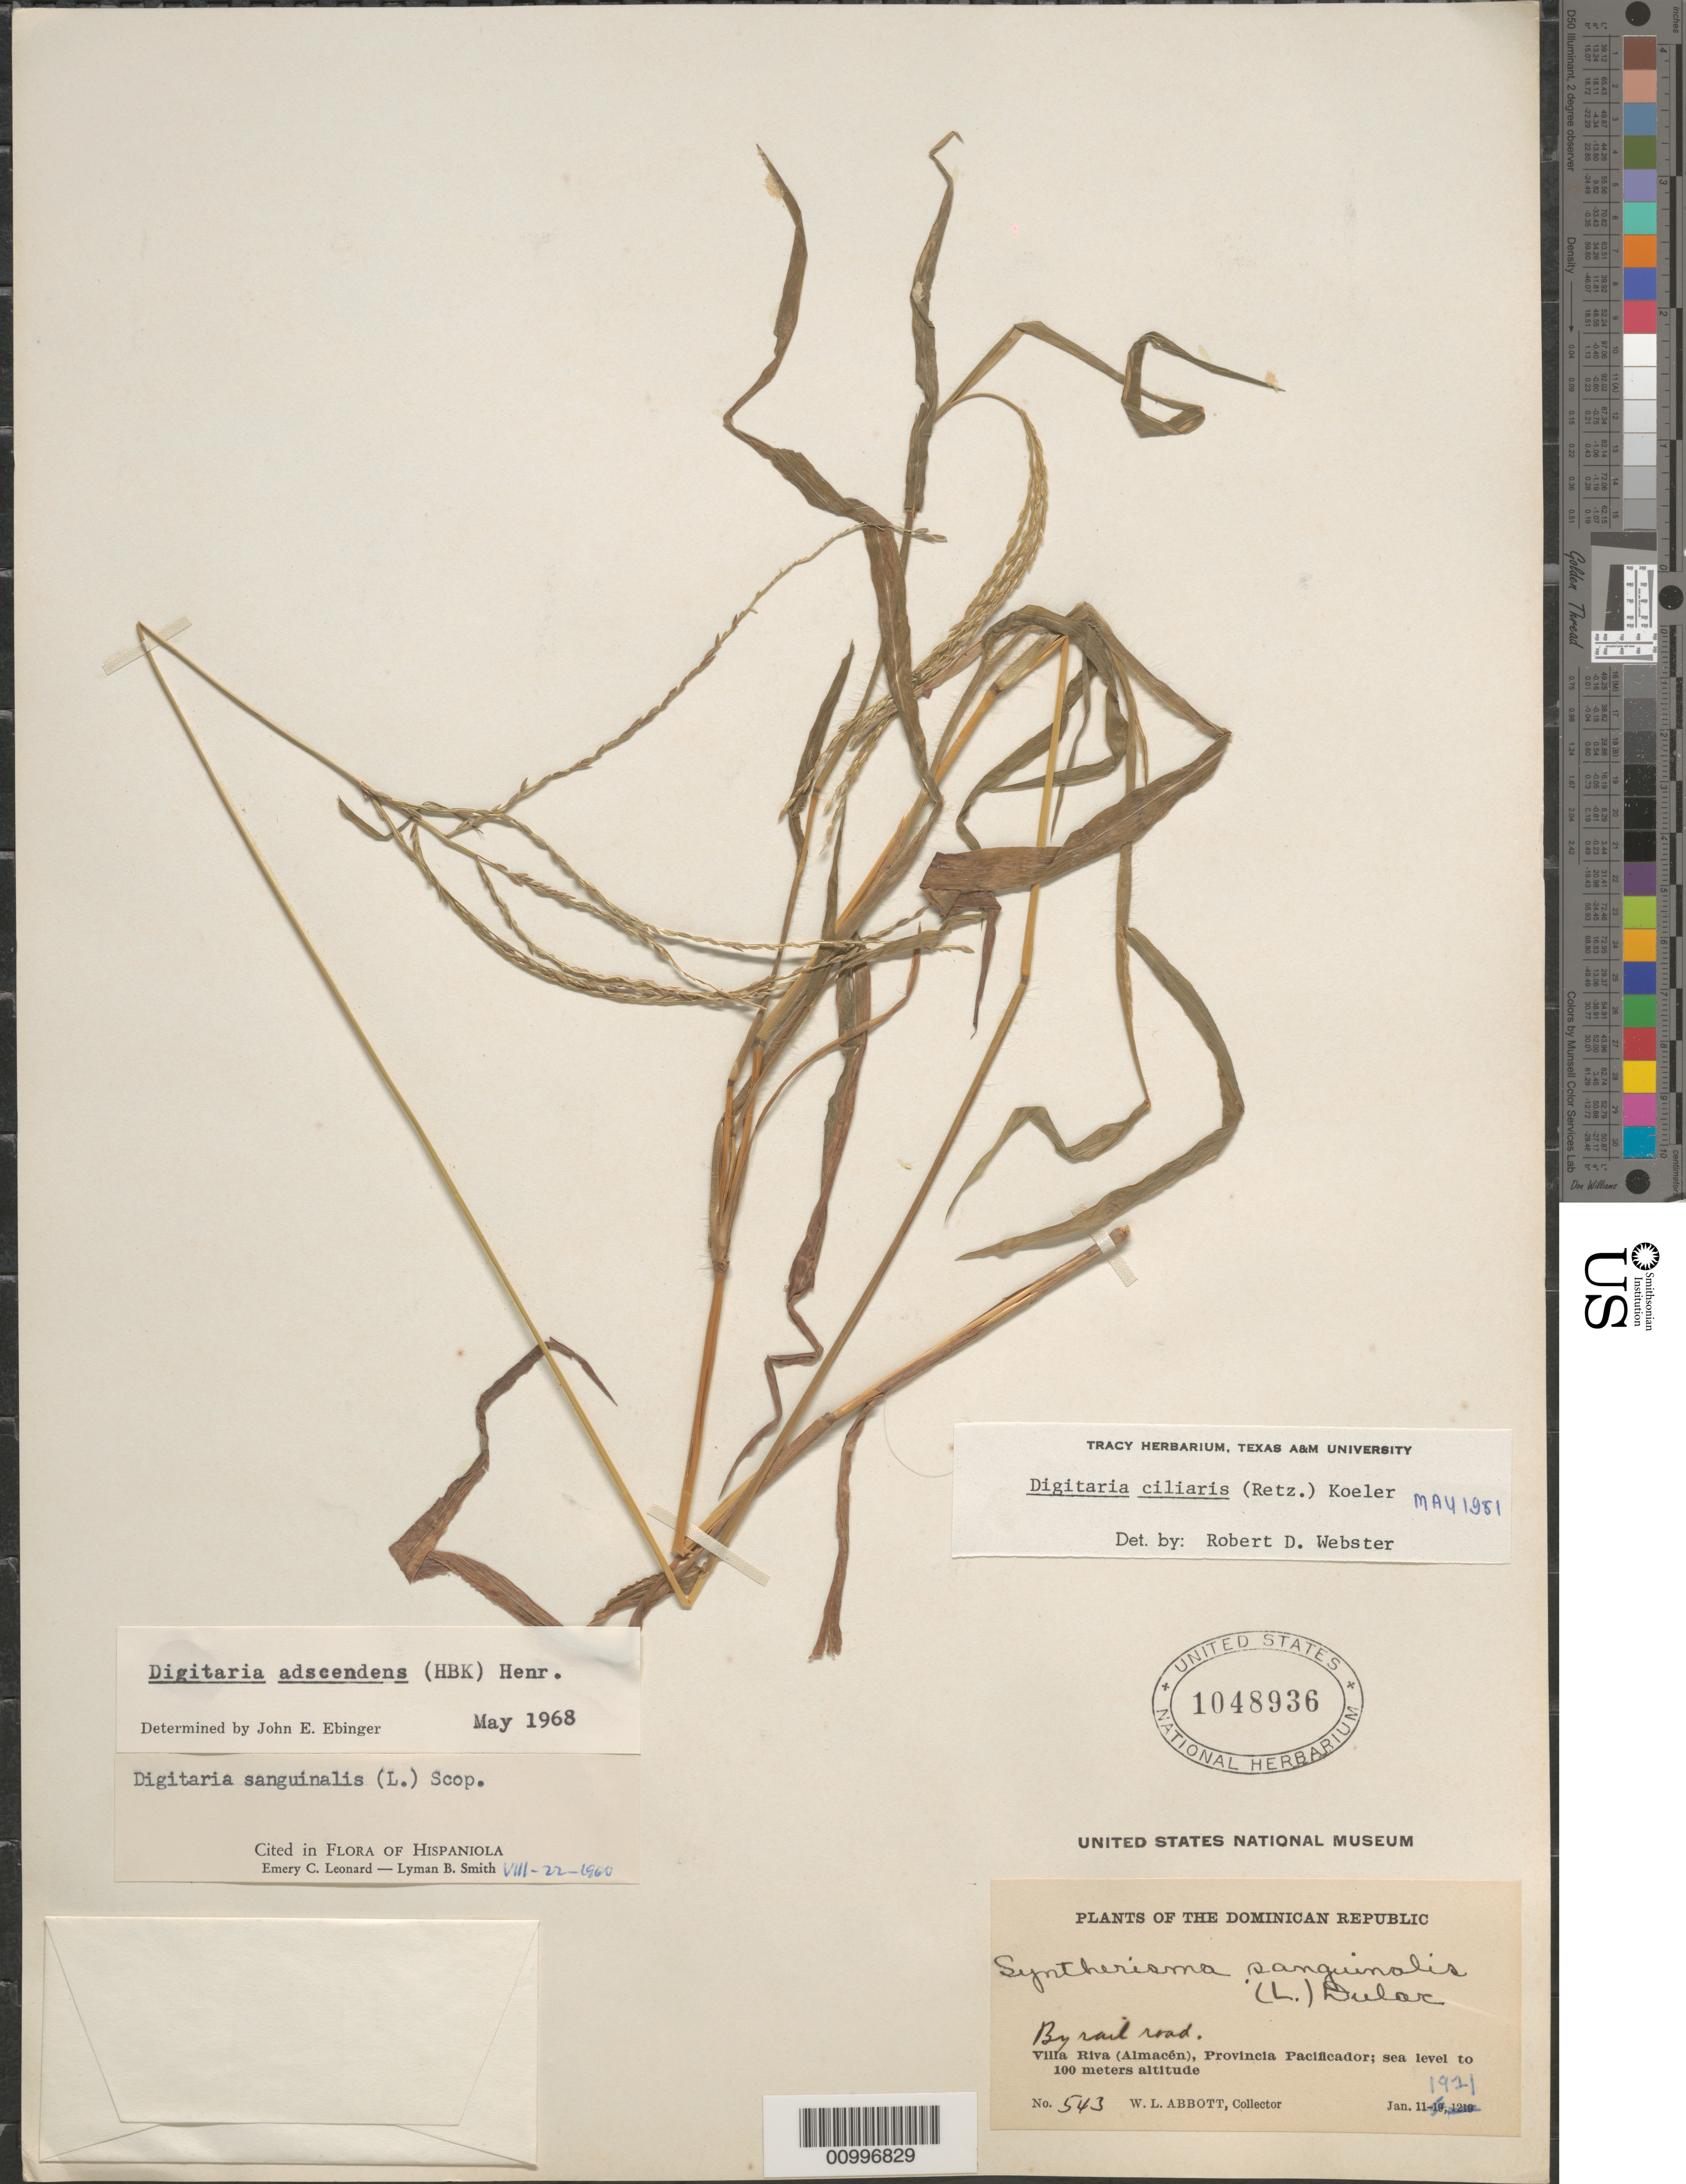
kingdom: Plantae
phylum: Tracheophyta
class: Liliopsida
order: Poales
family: Poaceae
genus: Digitaria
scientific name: Digitaria ciliaris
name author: (Retz.) Koeler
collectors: W. L. Abbott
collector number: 543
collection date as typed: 11 Jan 1921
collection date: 1921-01-11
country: Dominican Republic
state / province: El Seibo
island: Hispaniola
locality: Villa Riva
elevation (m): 0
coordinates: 0 N, 0 E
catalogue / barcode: US 1048936